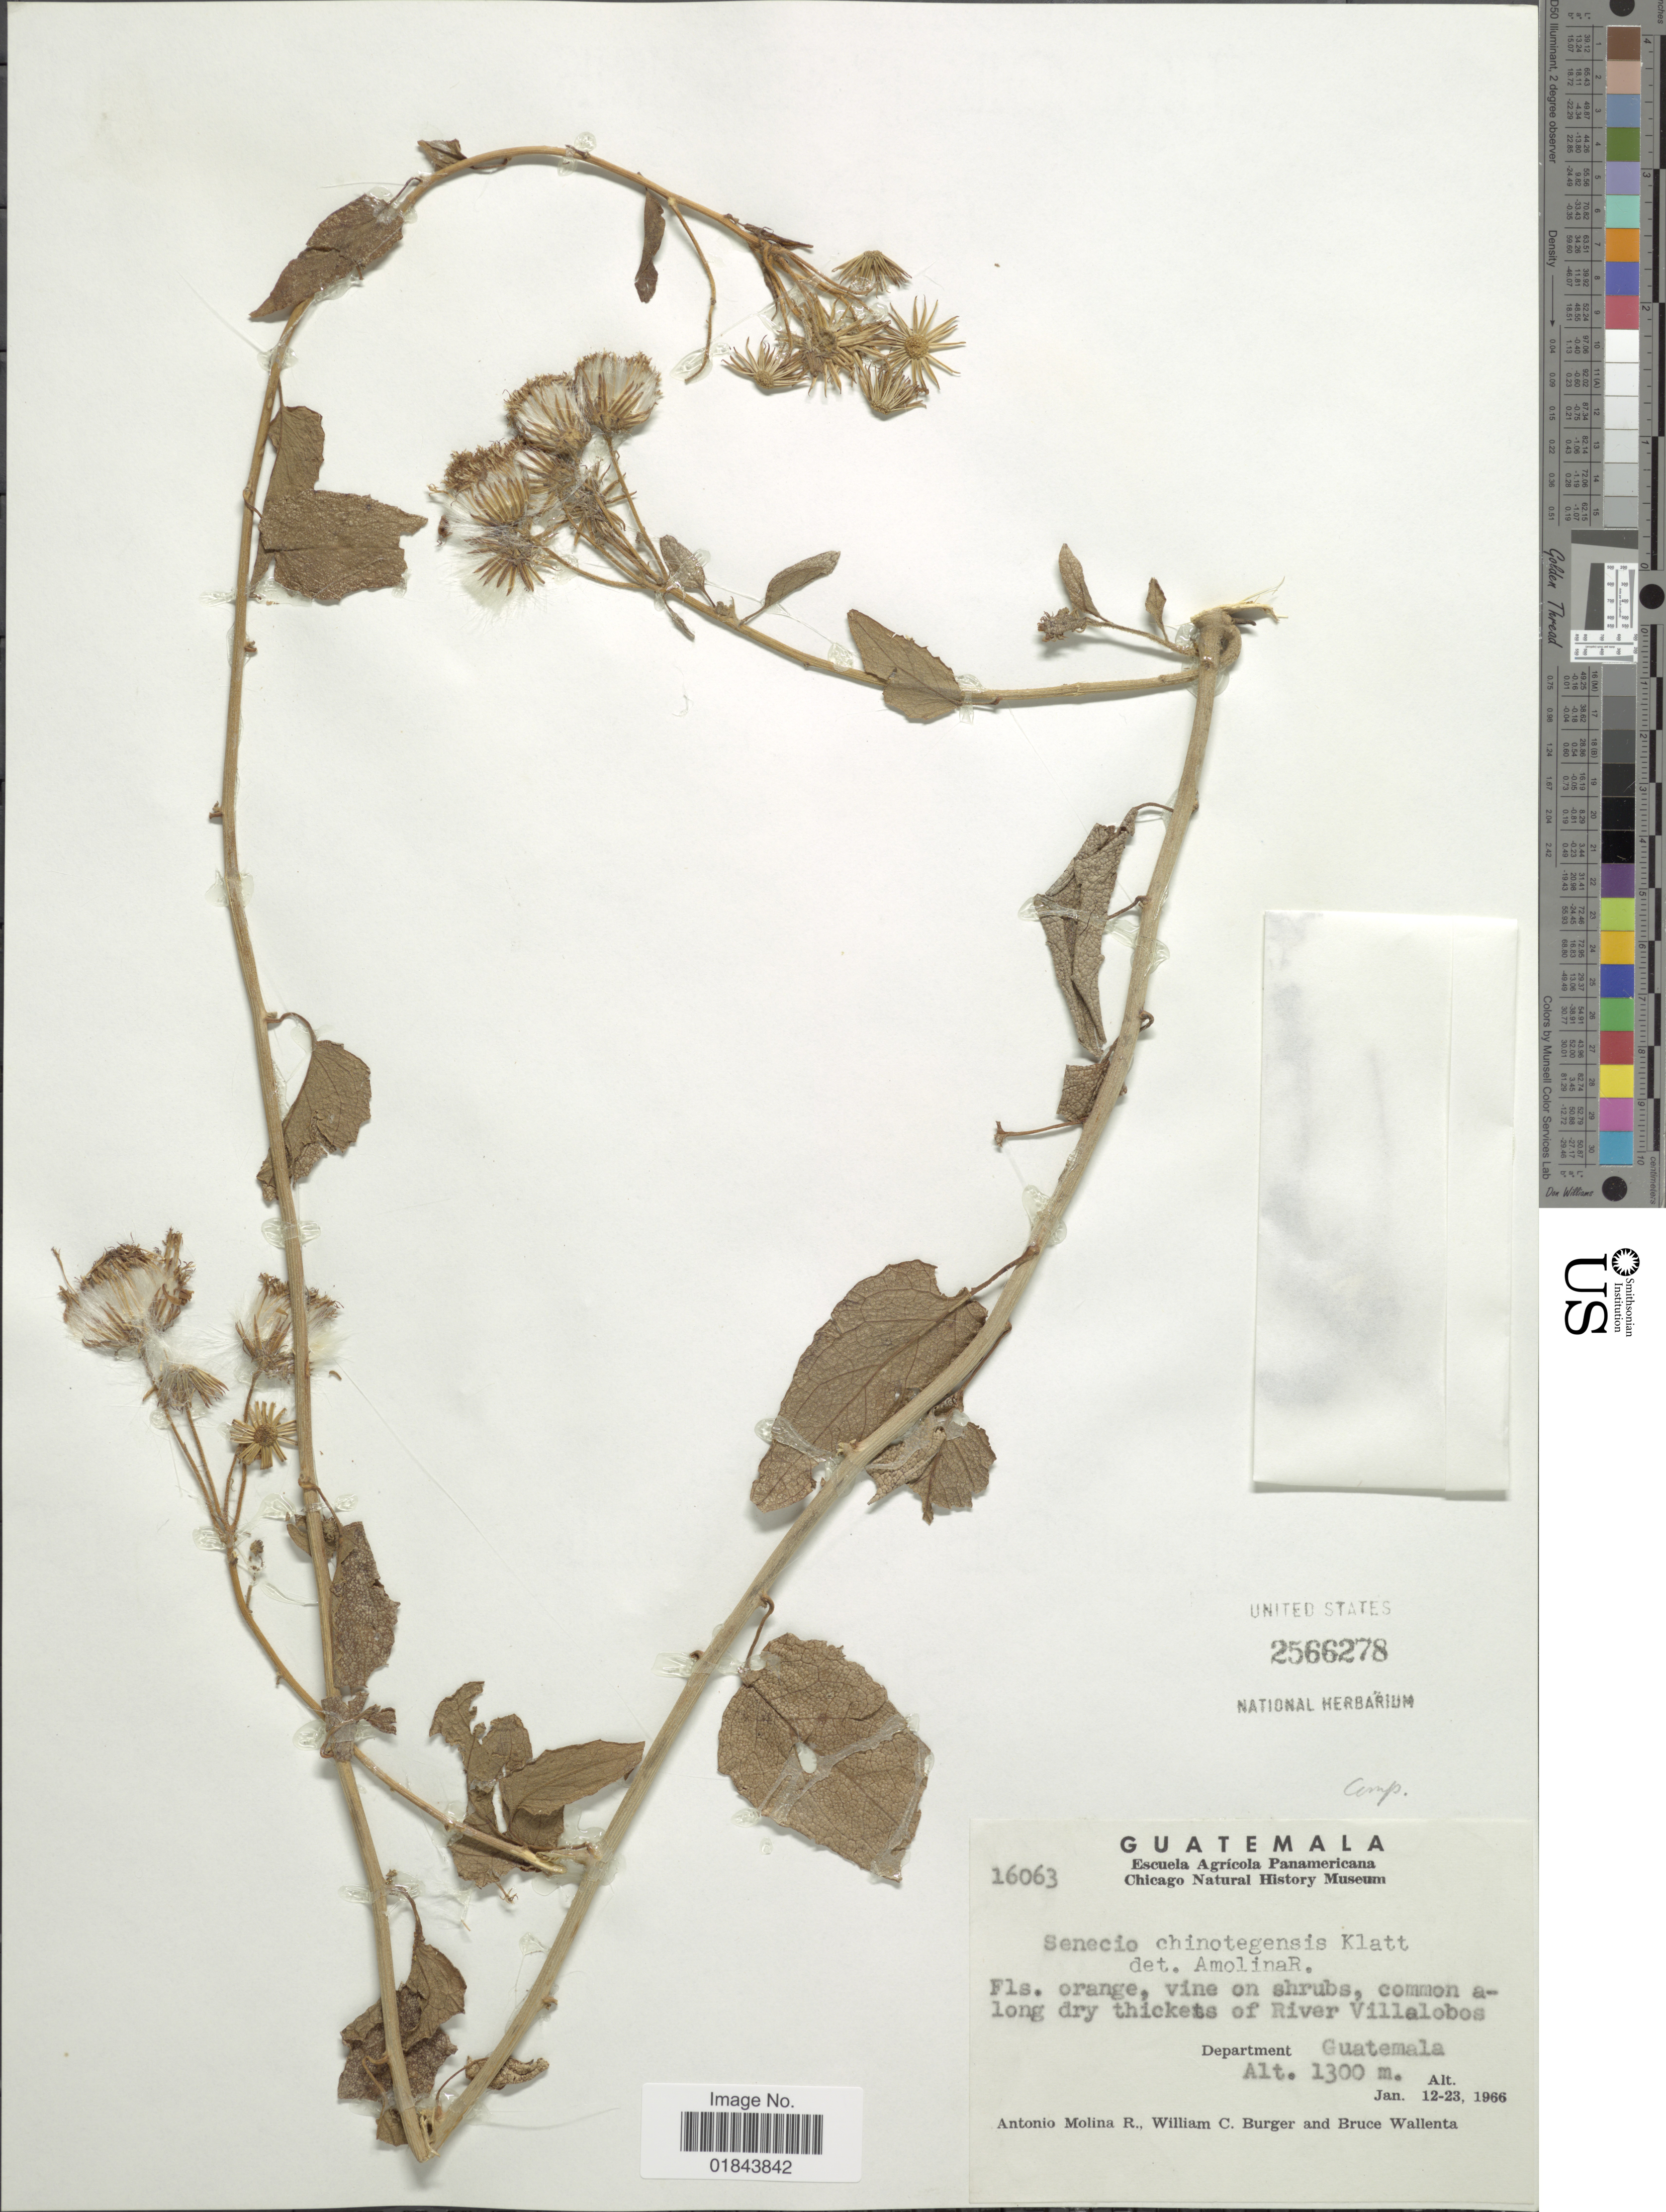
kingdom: Plantae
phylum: Tracheophyta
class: Magnoliopsida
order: Asterales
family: Asteraceae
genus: Pseudogynoxys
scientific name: Pseudogynoxys haenkei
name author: (DC.) Cabrera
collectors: A. Molina R., W. Burger & B. Wallenta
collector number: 16063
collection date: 1966-01-12/1966-01-23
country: Guatemala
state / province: Guatemala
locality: Common along dry thickets of River Villalobos. Department Guatemala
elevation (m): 1300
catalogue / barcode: US 2566278